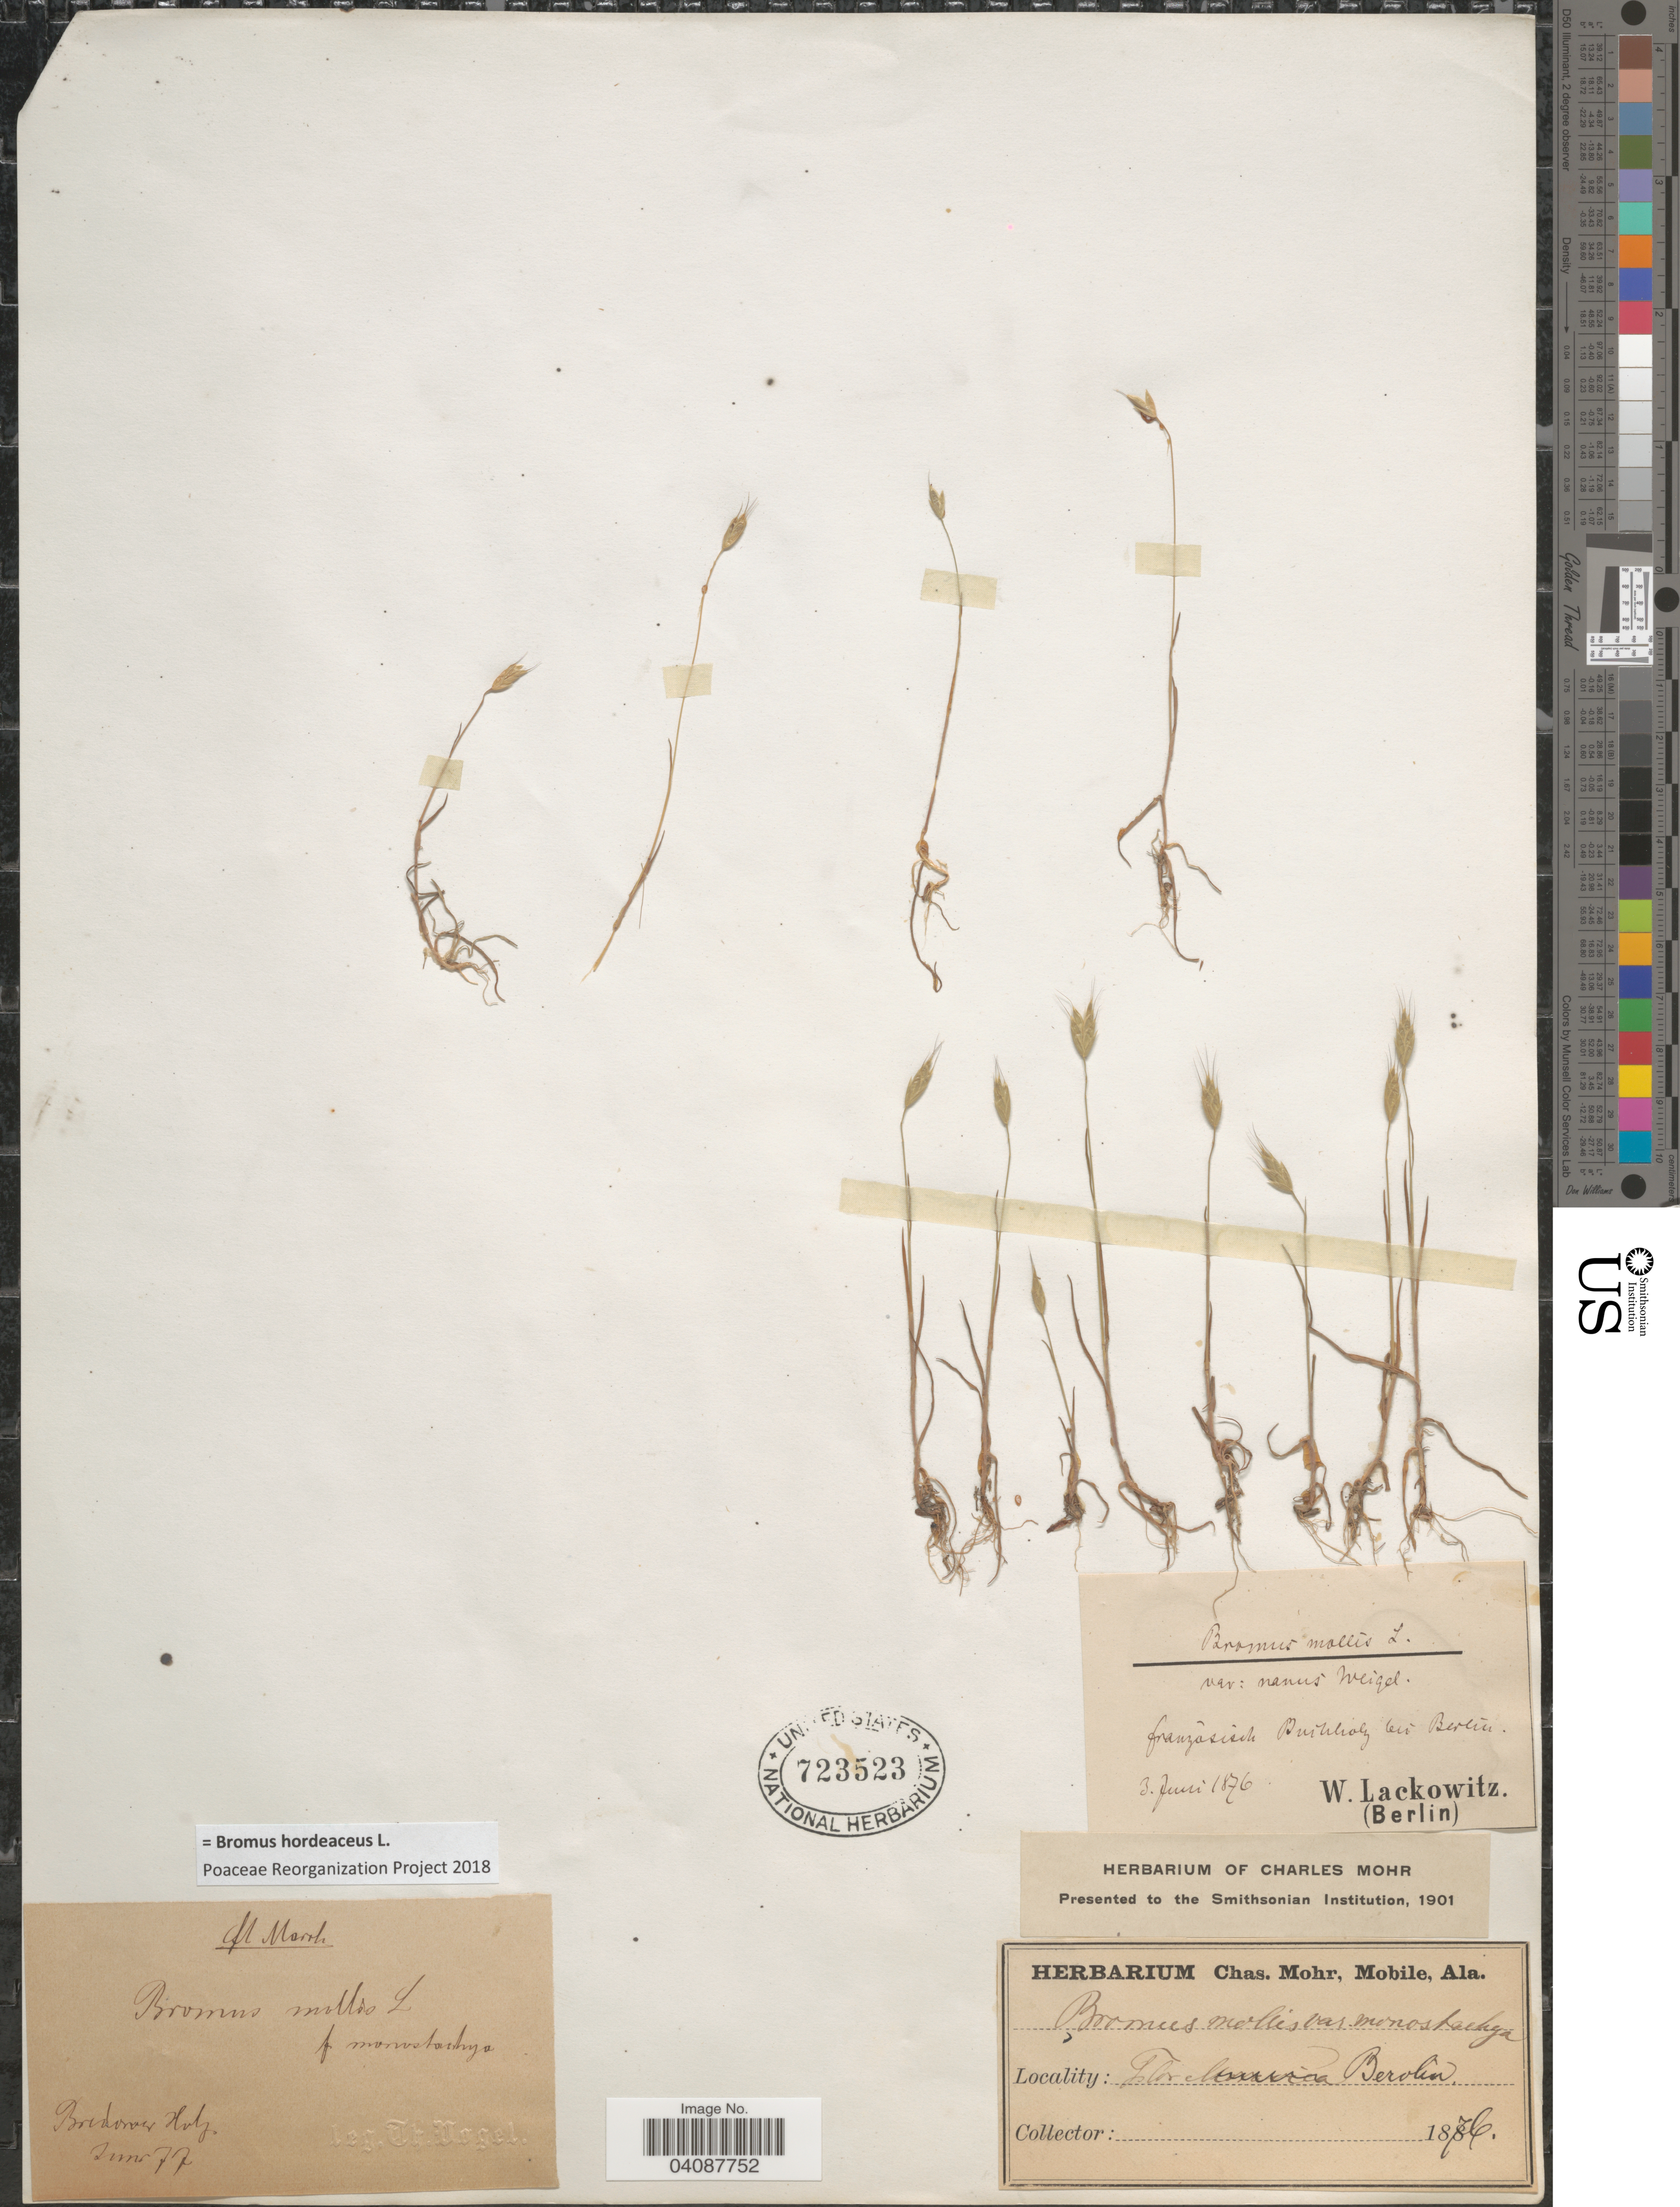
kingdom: Plantae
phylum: Tracheophyta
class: Liliopsida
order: Poales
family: Poaceae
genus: Bromus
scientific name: Bromus hordeaceus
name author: L.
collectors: W. Lackowitz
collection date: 1876-06-03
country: Germany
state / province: Berlin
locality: französisch Buchholz bei Berlin.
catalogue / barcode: US 723523